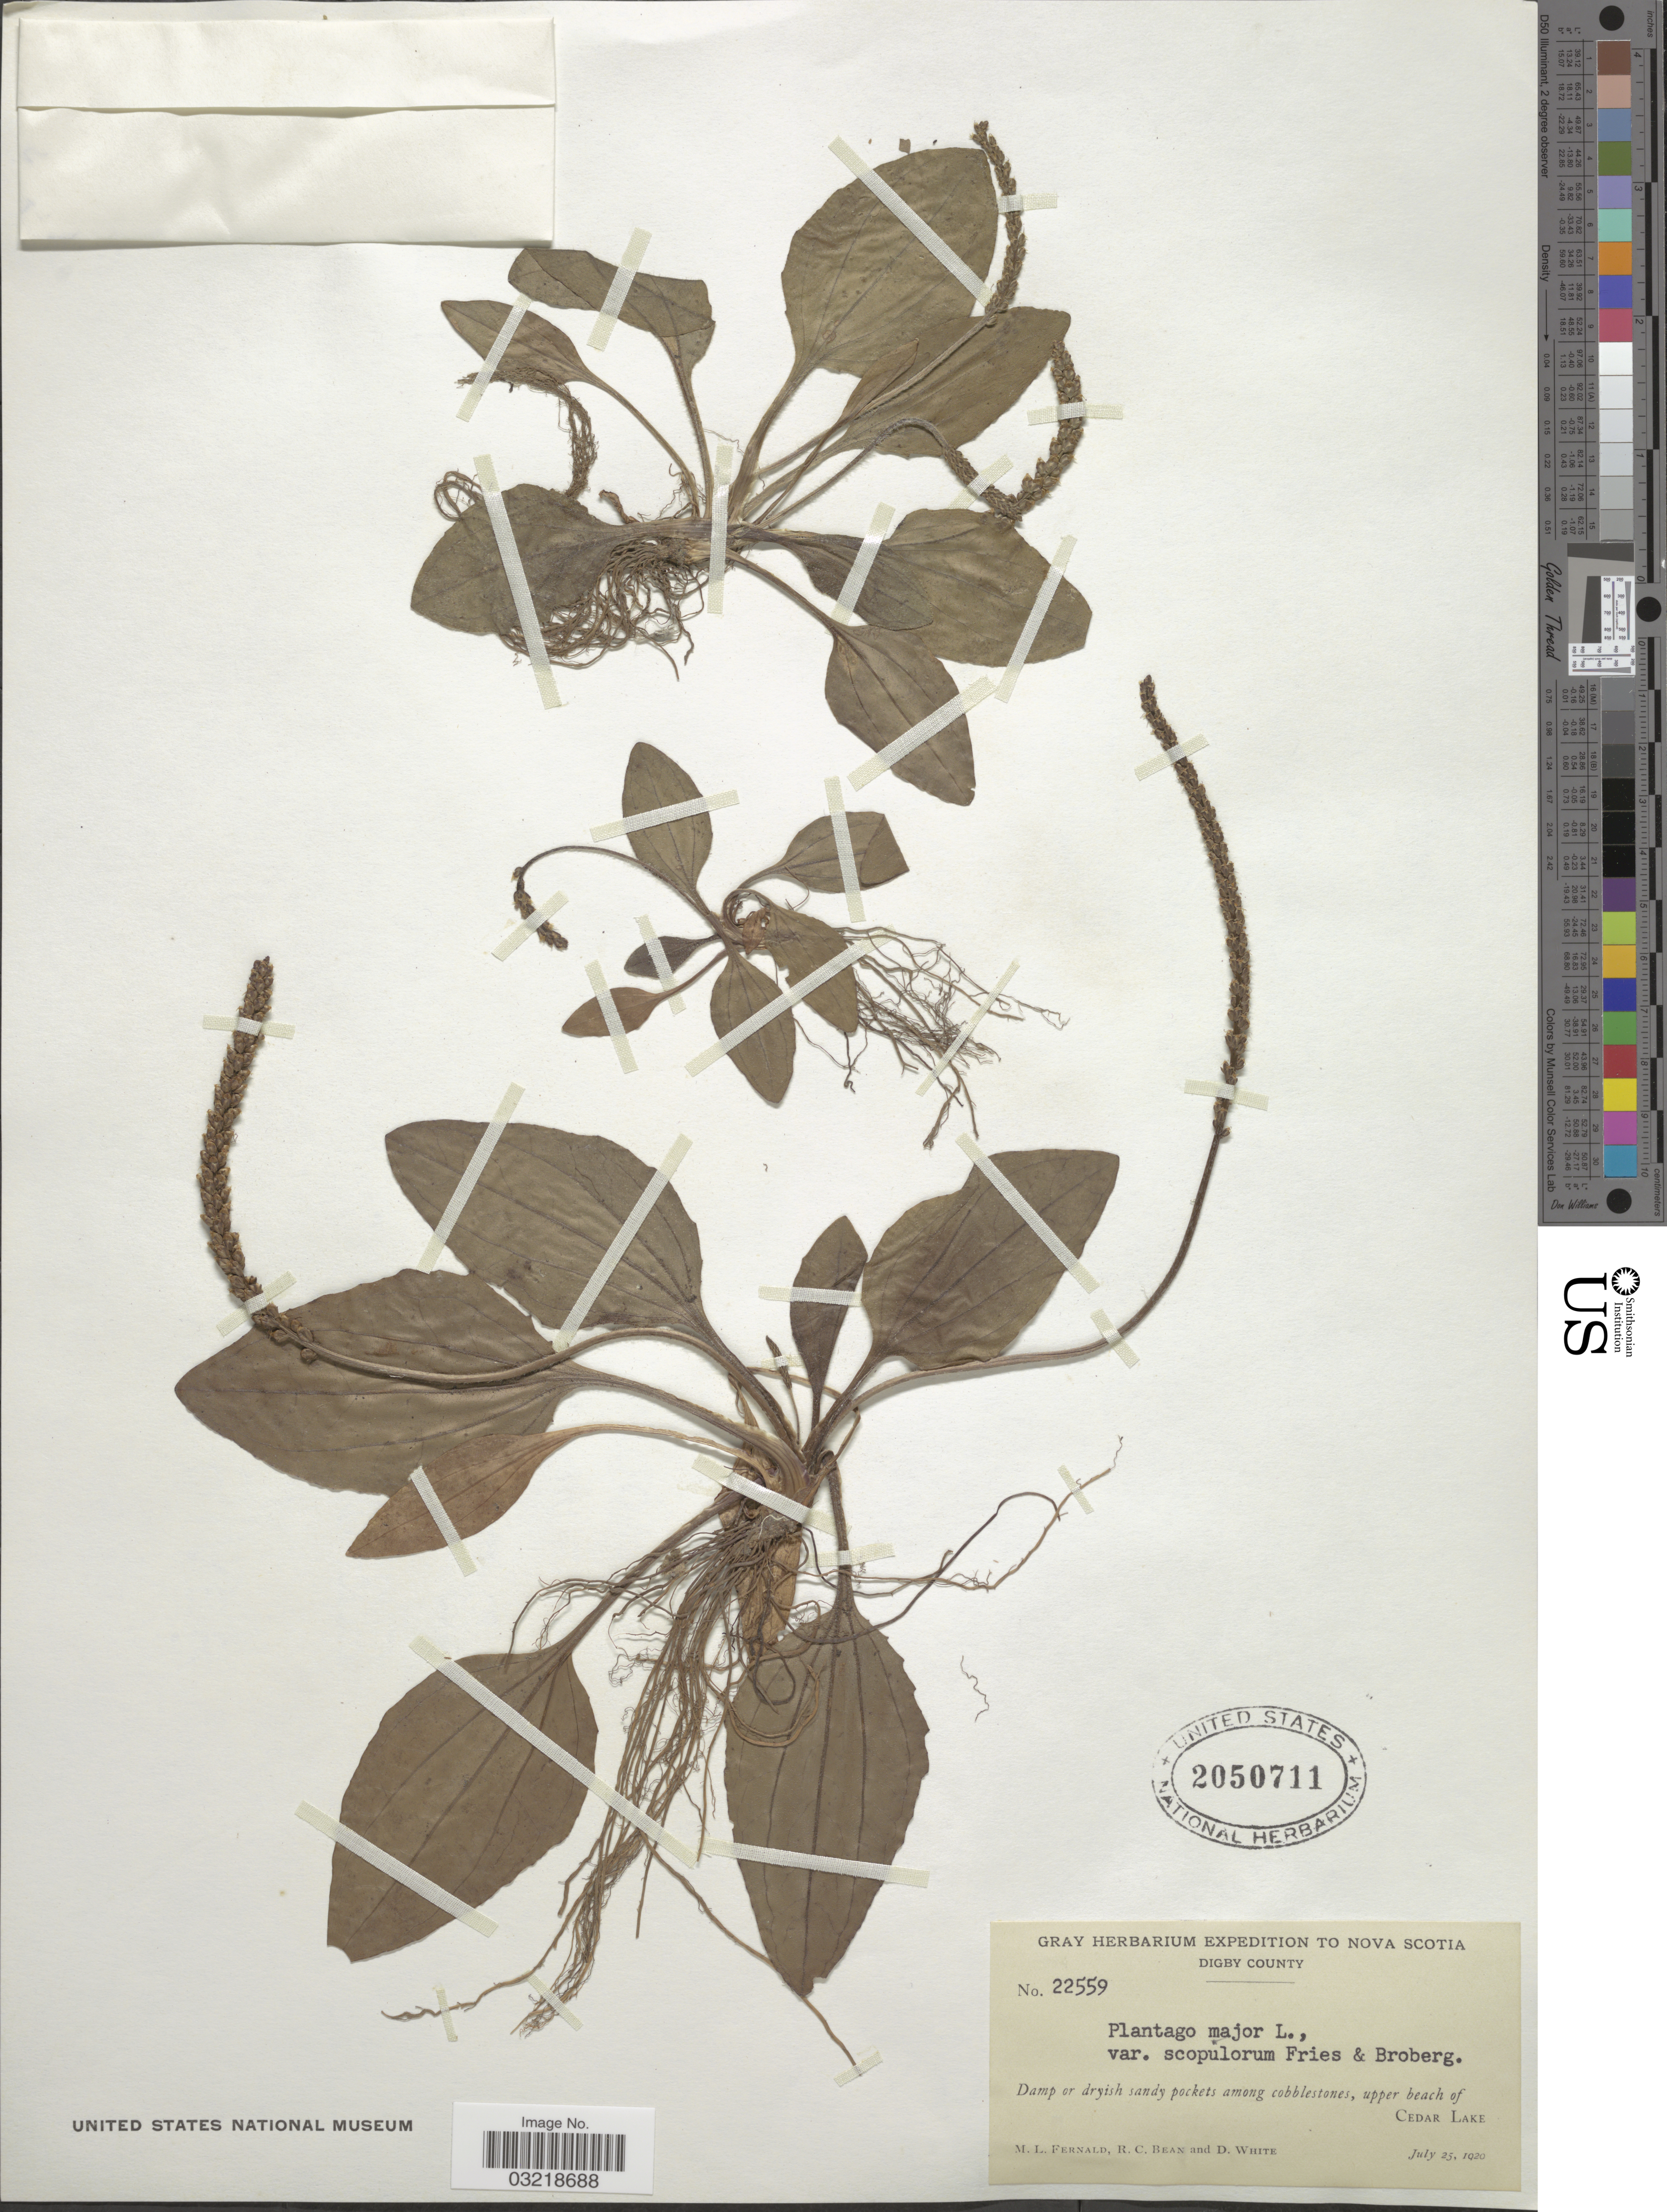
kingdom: Plantae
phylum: Tracheophyta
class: Magnoliopsida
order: Lamiales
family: Plantaginaceae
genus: Plantago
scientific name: Plantago major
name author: L.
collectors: M. L. Fernald, R. Bean & D. White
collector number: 22559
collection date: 1920-07-25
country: Canada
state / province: Nova Scotia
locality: Digby County. Damp or dryish sandy pockets among cobblestones, upper beach of Cedar Lake.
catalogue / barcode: US 2050711